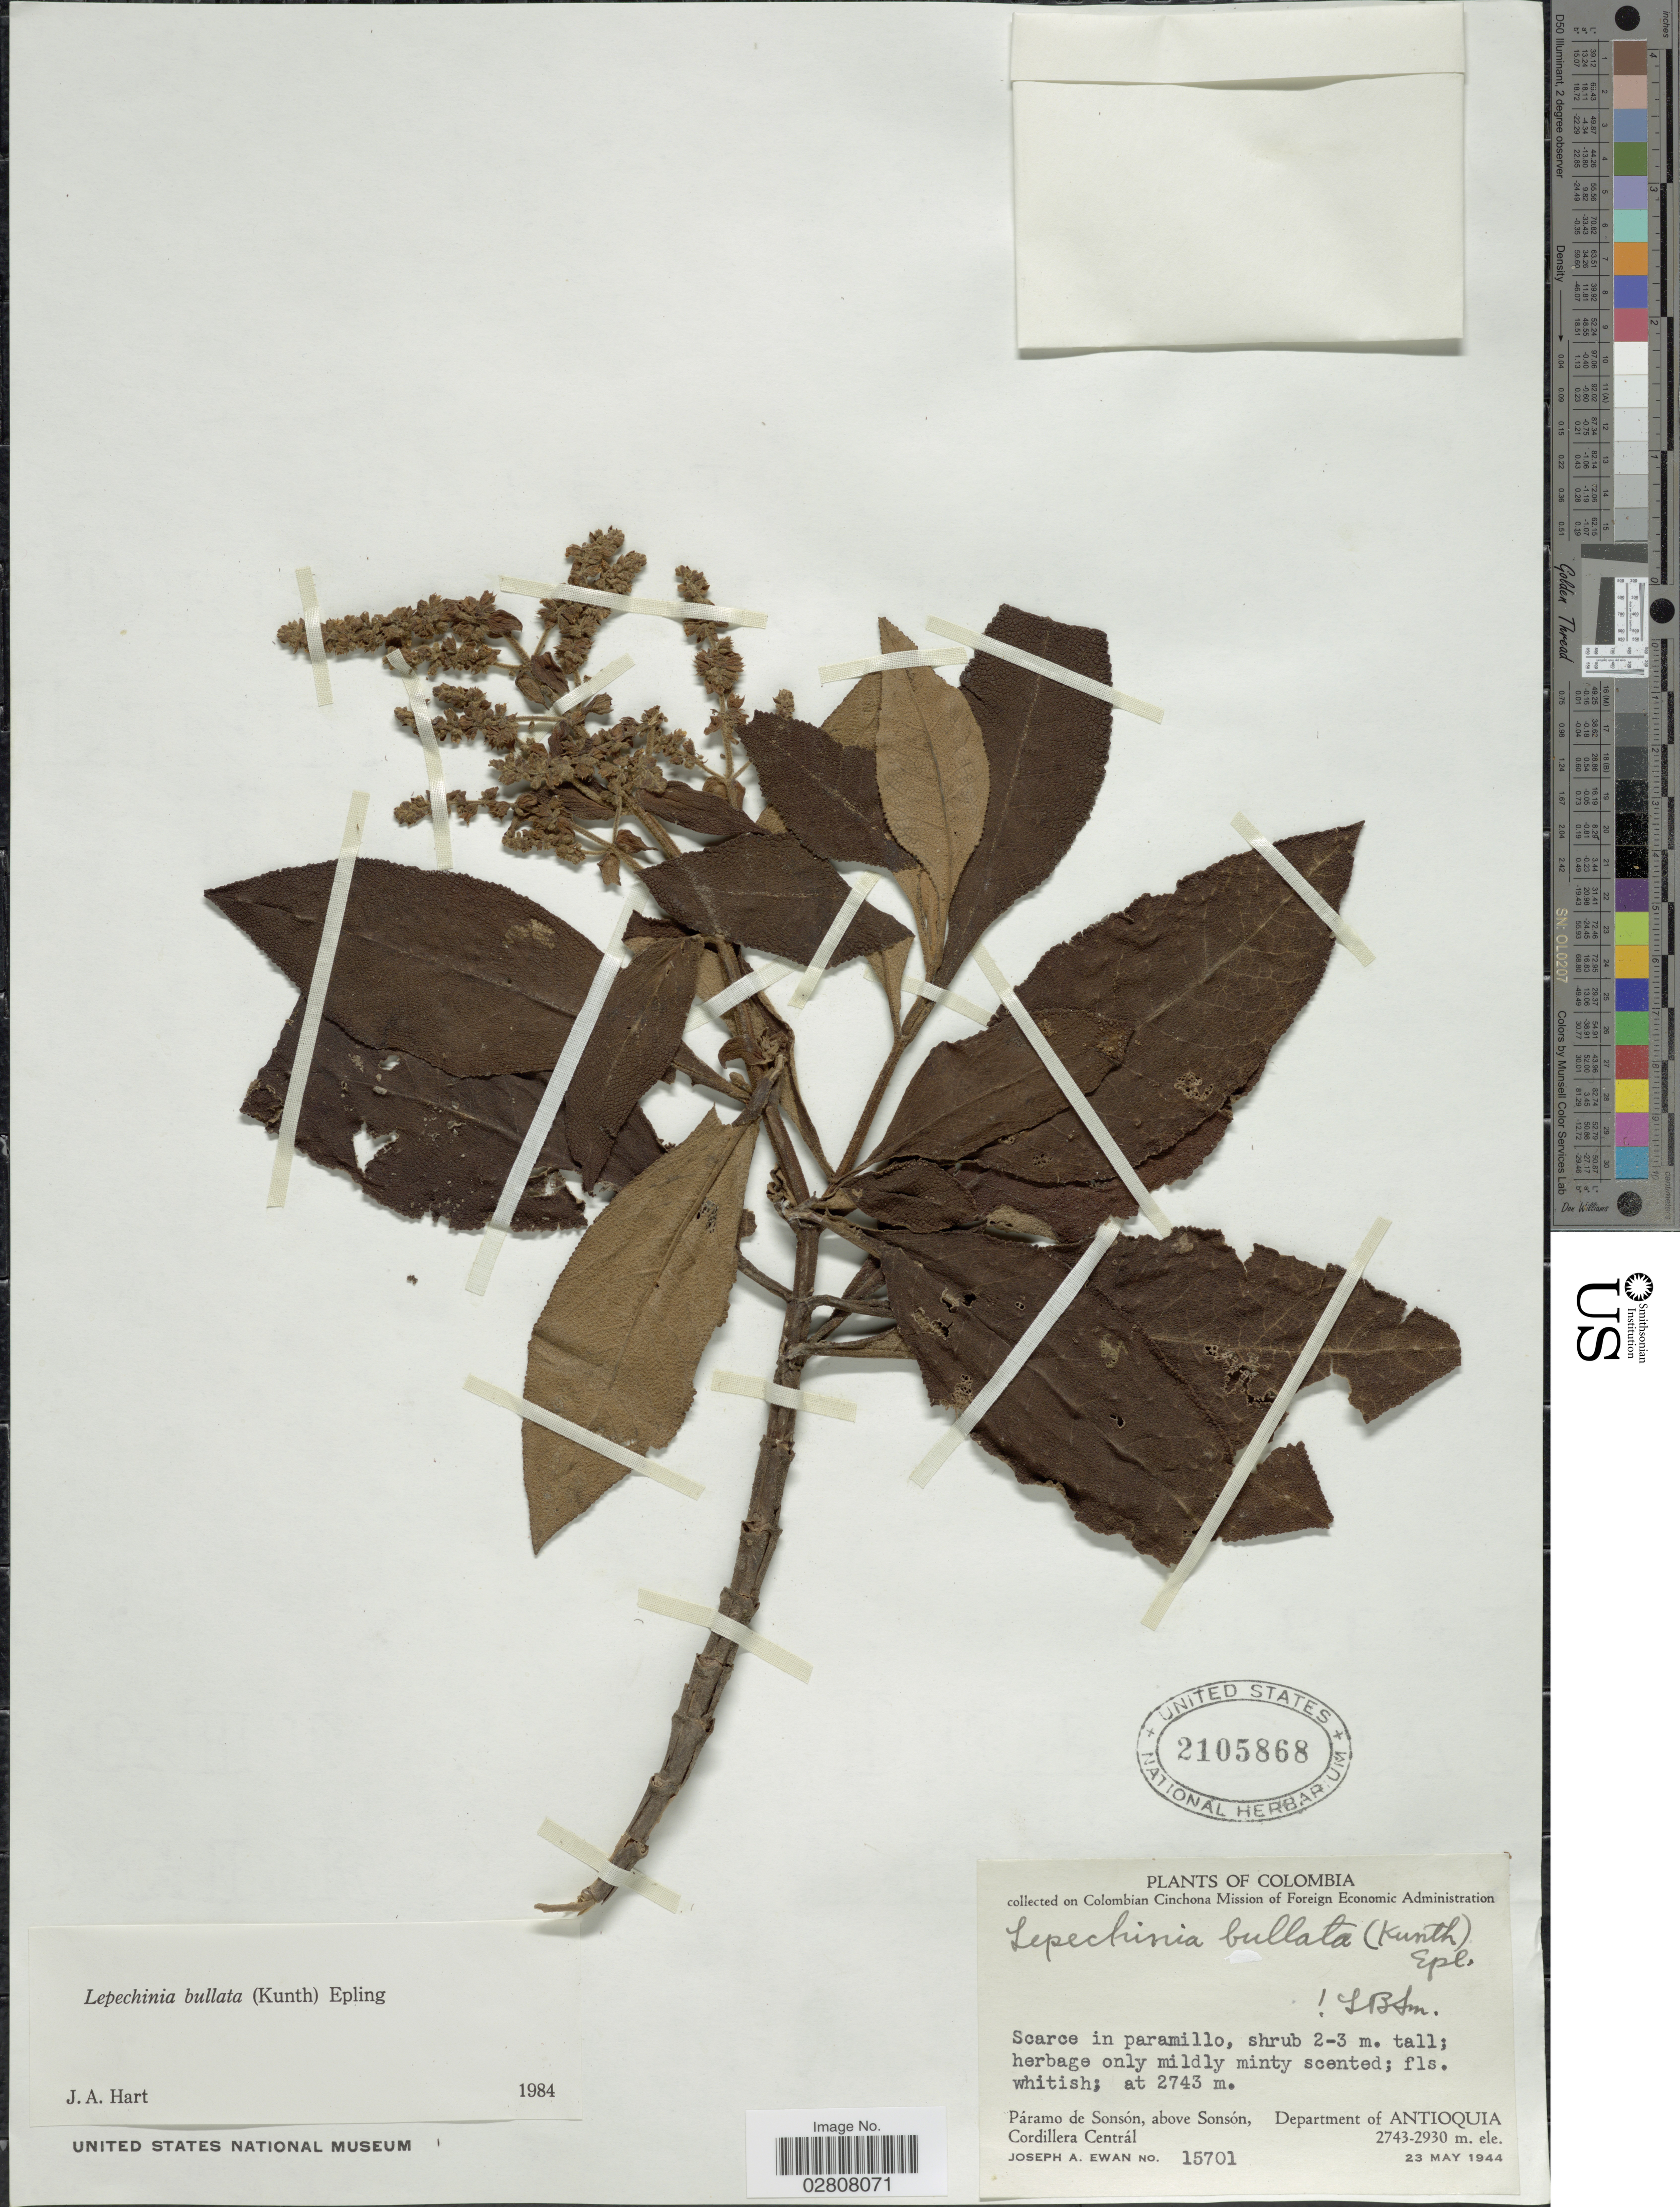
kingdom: Plantae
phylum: Tracheophyta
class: Magnoliopsida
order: Lamiales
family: Lamiaceae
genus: Lepechinia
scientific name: Lepechinia bullata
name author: (Kunth) Epling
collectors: J. A. Ewan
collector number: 15701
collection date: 1944-05-23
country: Colombia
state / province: Antioquia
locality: Páramo de Sonsón above Sonsón, Department of Antioquia. Cordillera Centrál.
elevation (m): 2743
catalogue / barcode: US 2105868